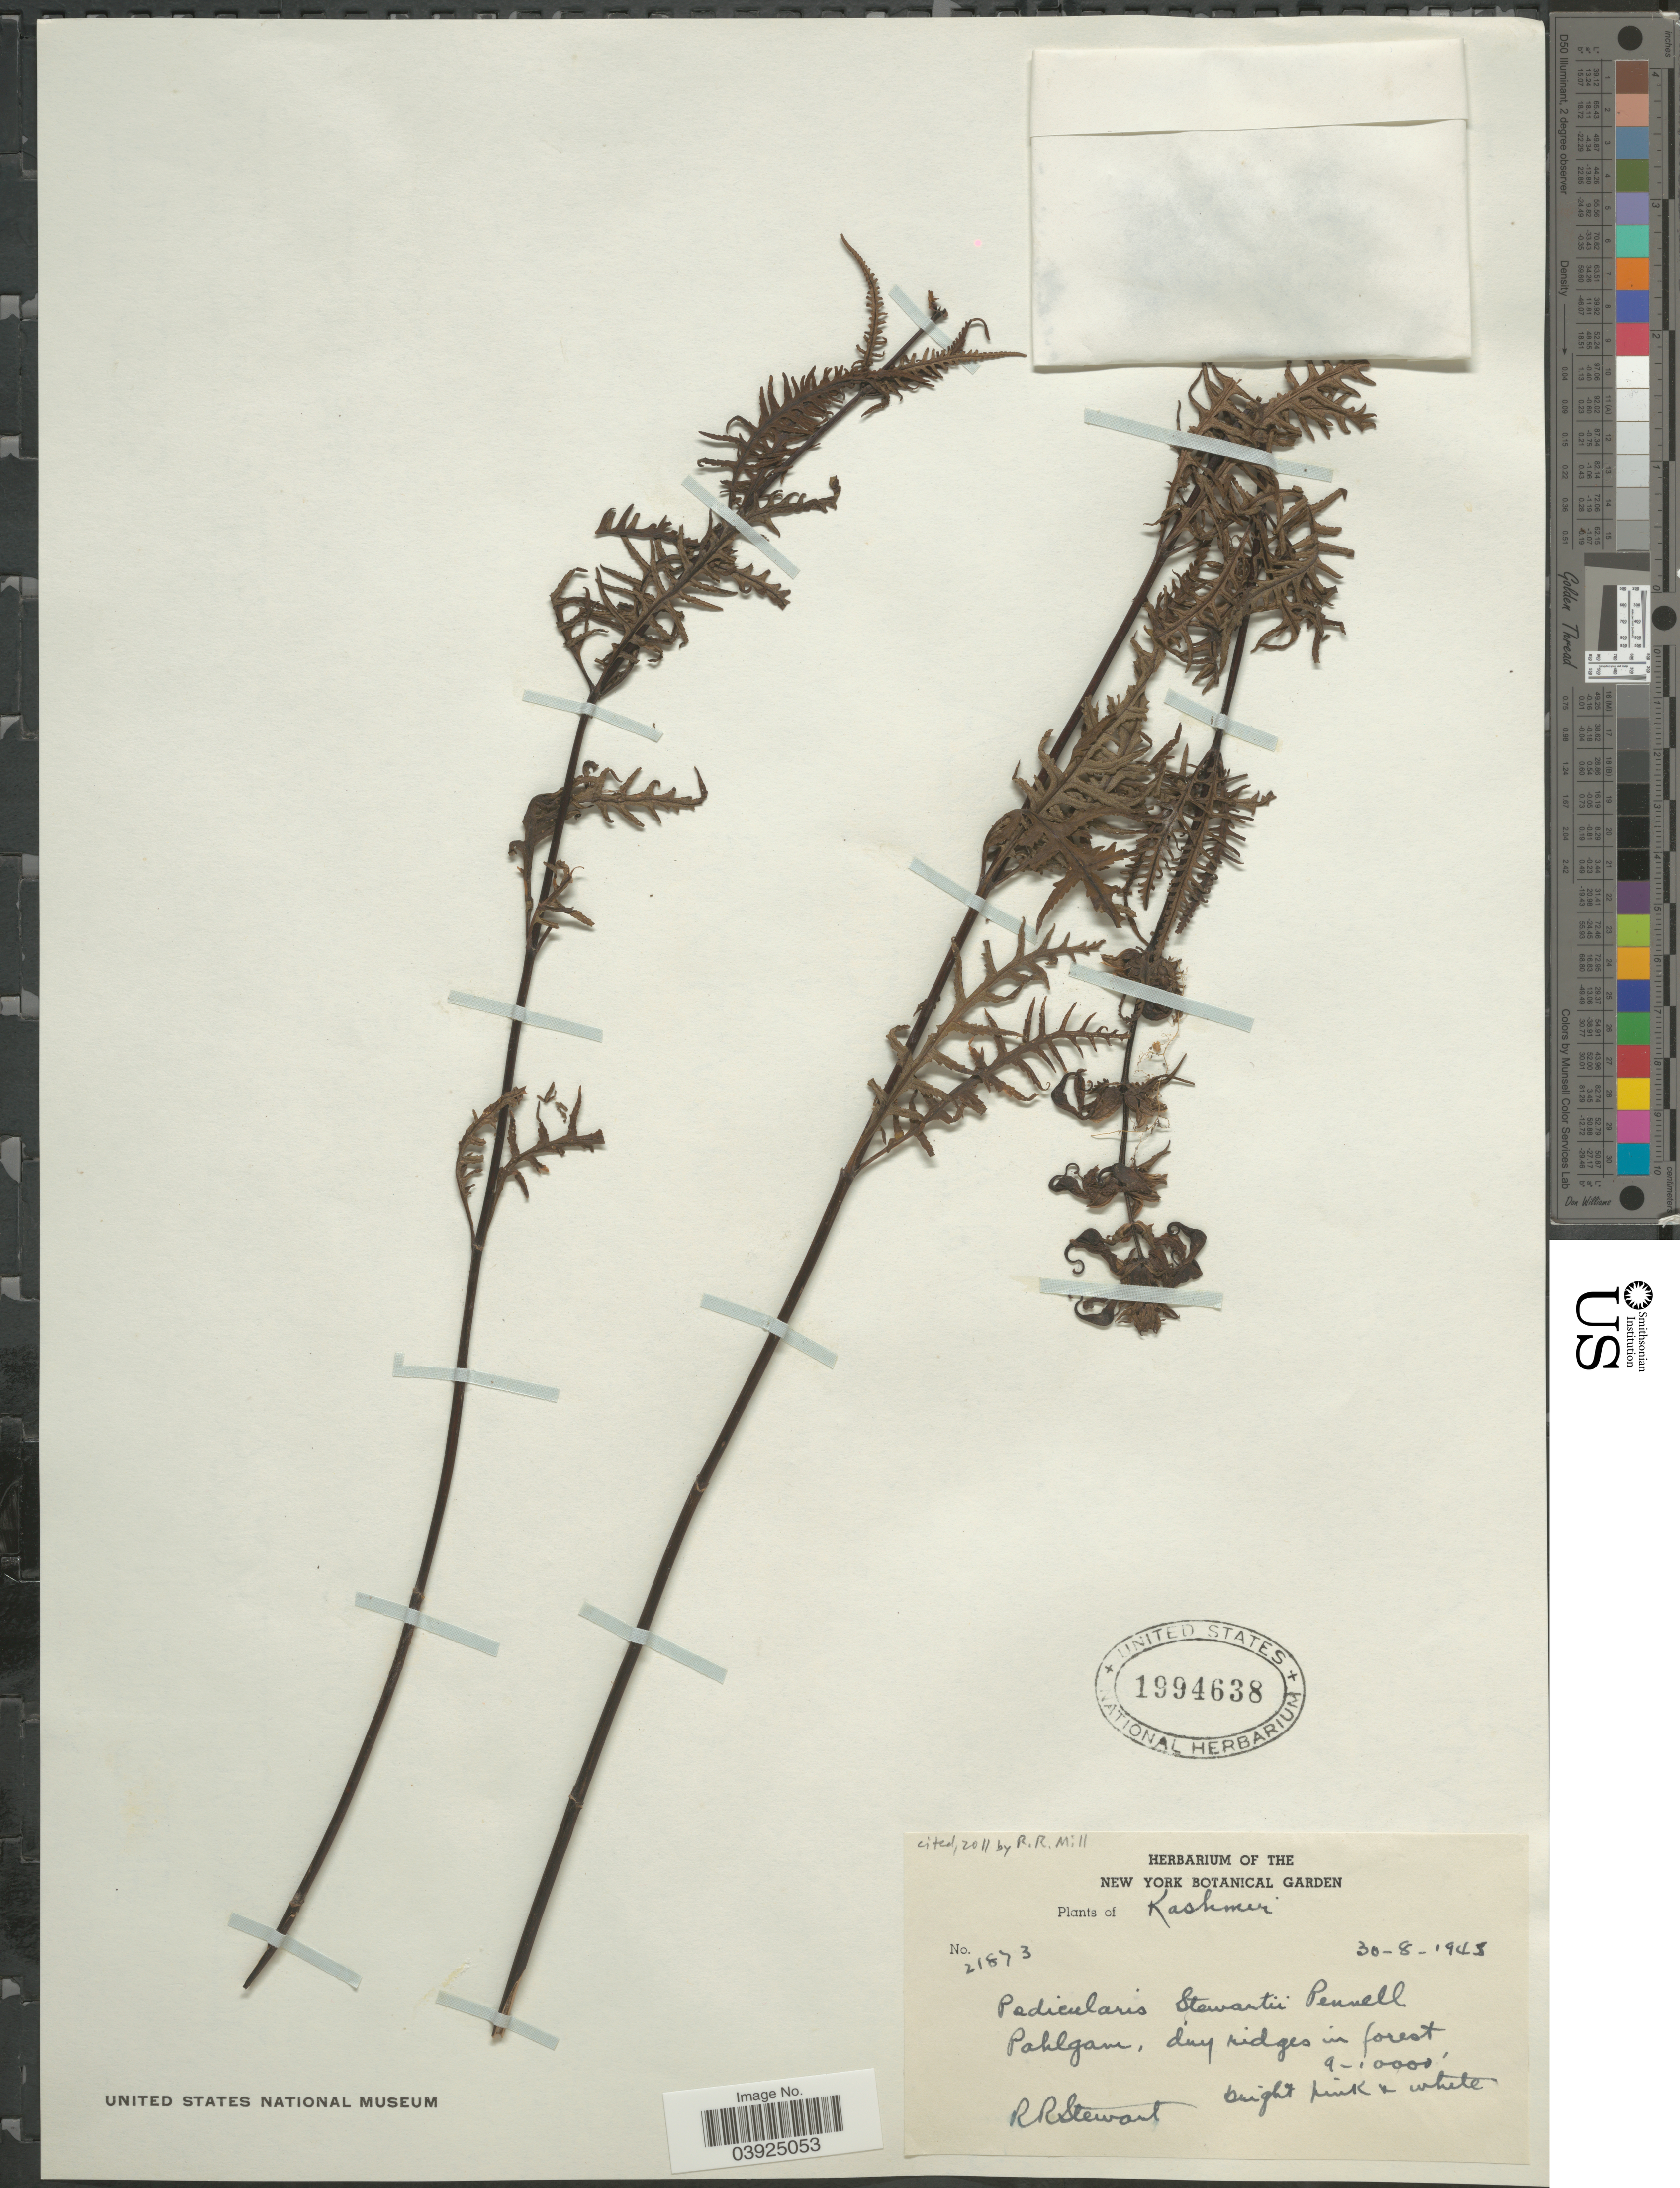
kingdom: Plantae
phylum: Tracheophyta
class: Magnoliopsida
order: Lamiales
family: Orobanchaceae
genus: Pedicularis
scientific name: Pedicularis stewartii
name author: Pennell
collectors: R. Stewart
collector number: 21873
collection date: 1945-08-30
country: India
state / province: Jammu and Kashmir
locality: Kashmir. Pahlgam.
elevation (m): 2743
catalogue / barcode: US 1994638